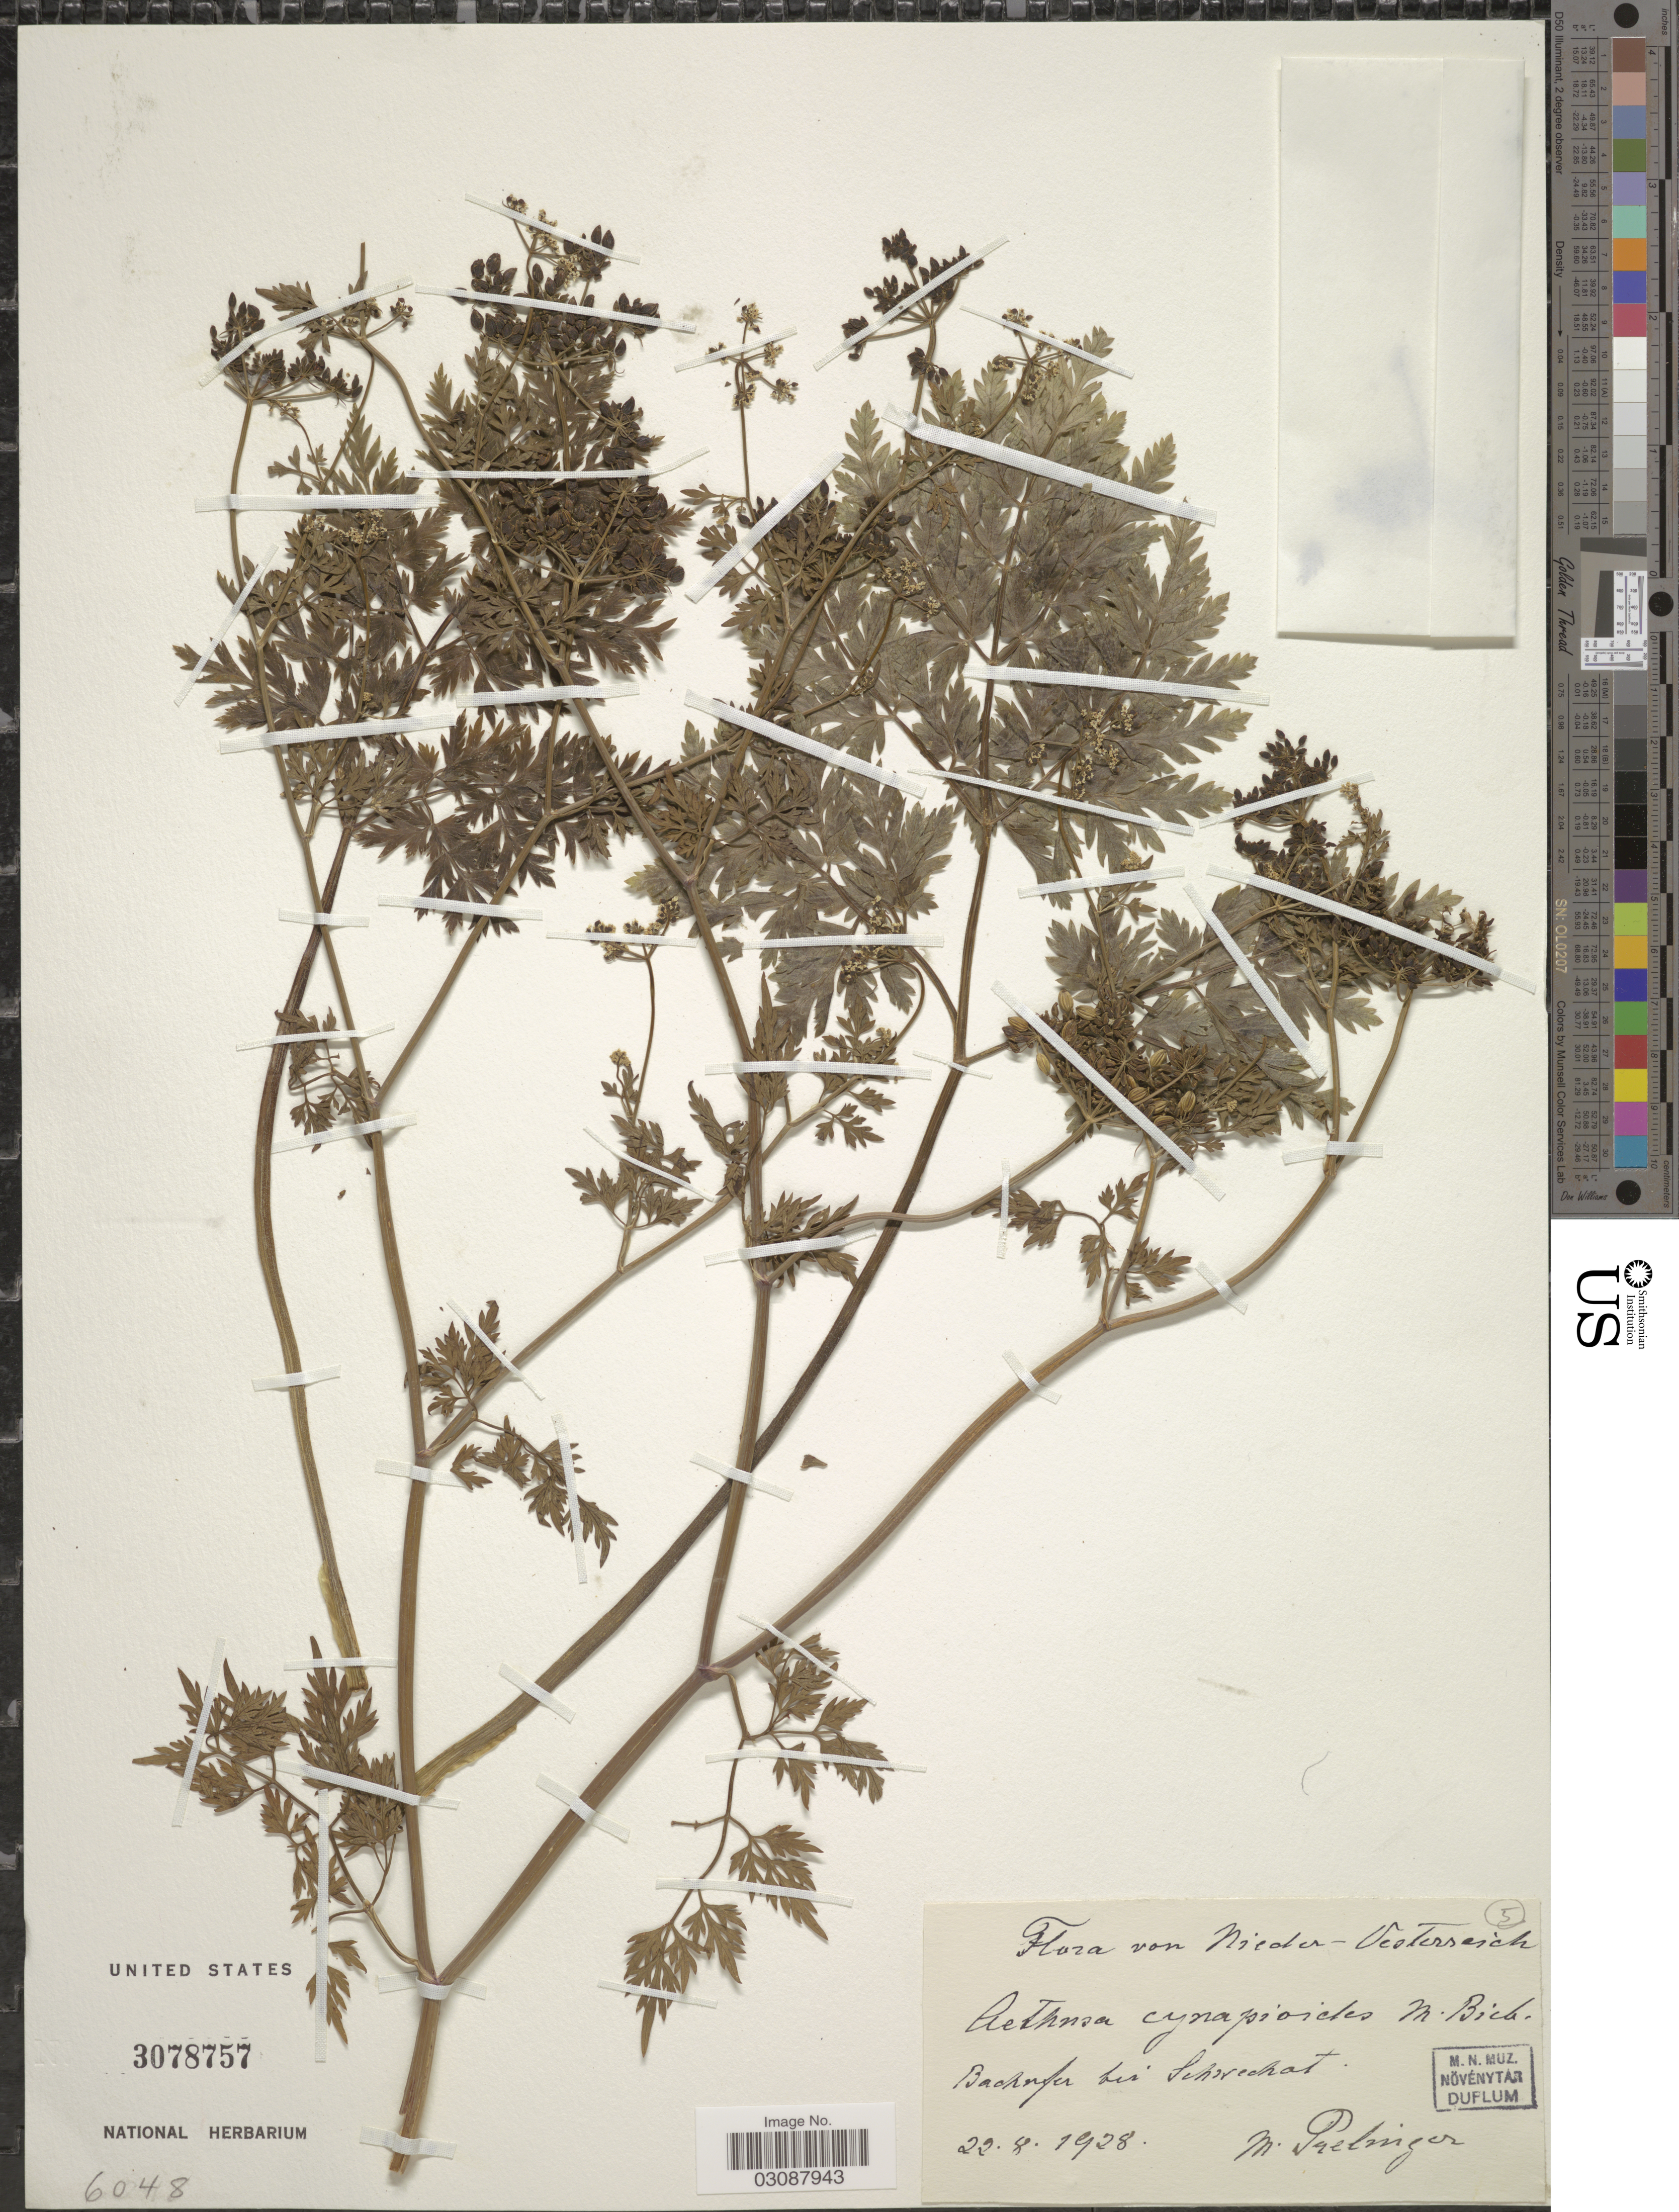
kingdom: Plantae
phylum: Tracheophyta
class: Magnoliopsida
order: Apiales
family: Apiaceae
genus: Aethusa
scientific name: Aethusa cynapium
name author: L.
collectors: M. Prelinger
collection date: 1928-08-22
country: Austria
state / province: Niederosterreich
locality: Bachnfer bei Schwechat.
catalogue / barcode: US 3078757